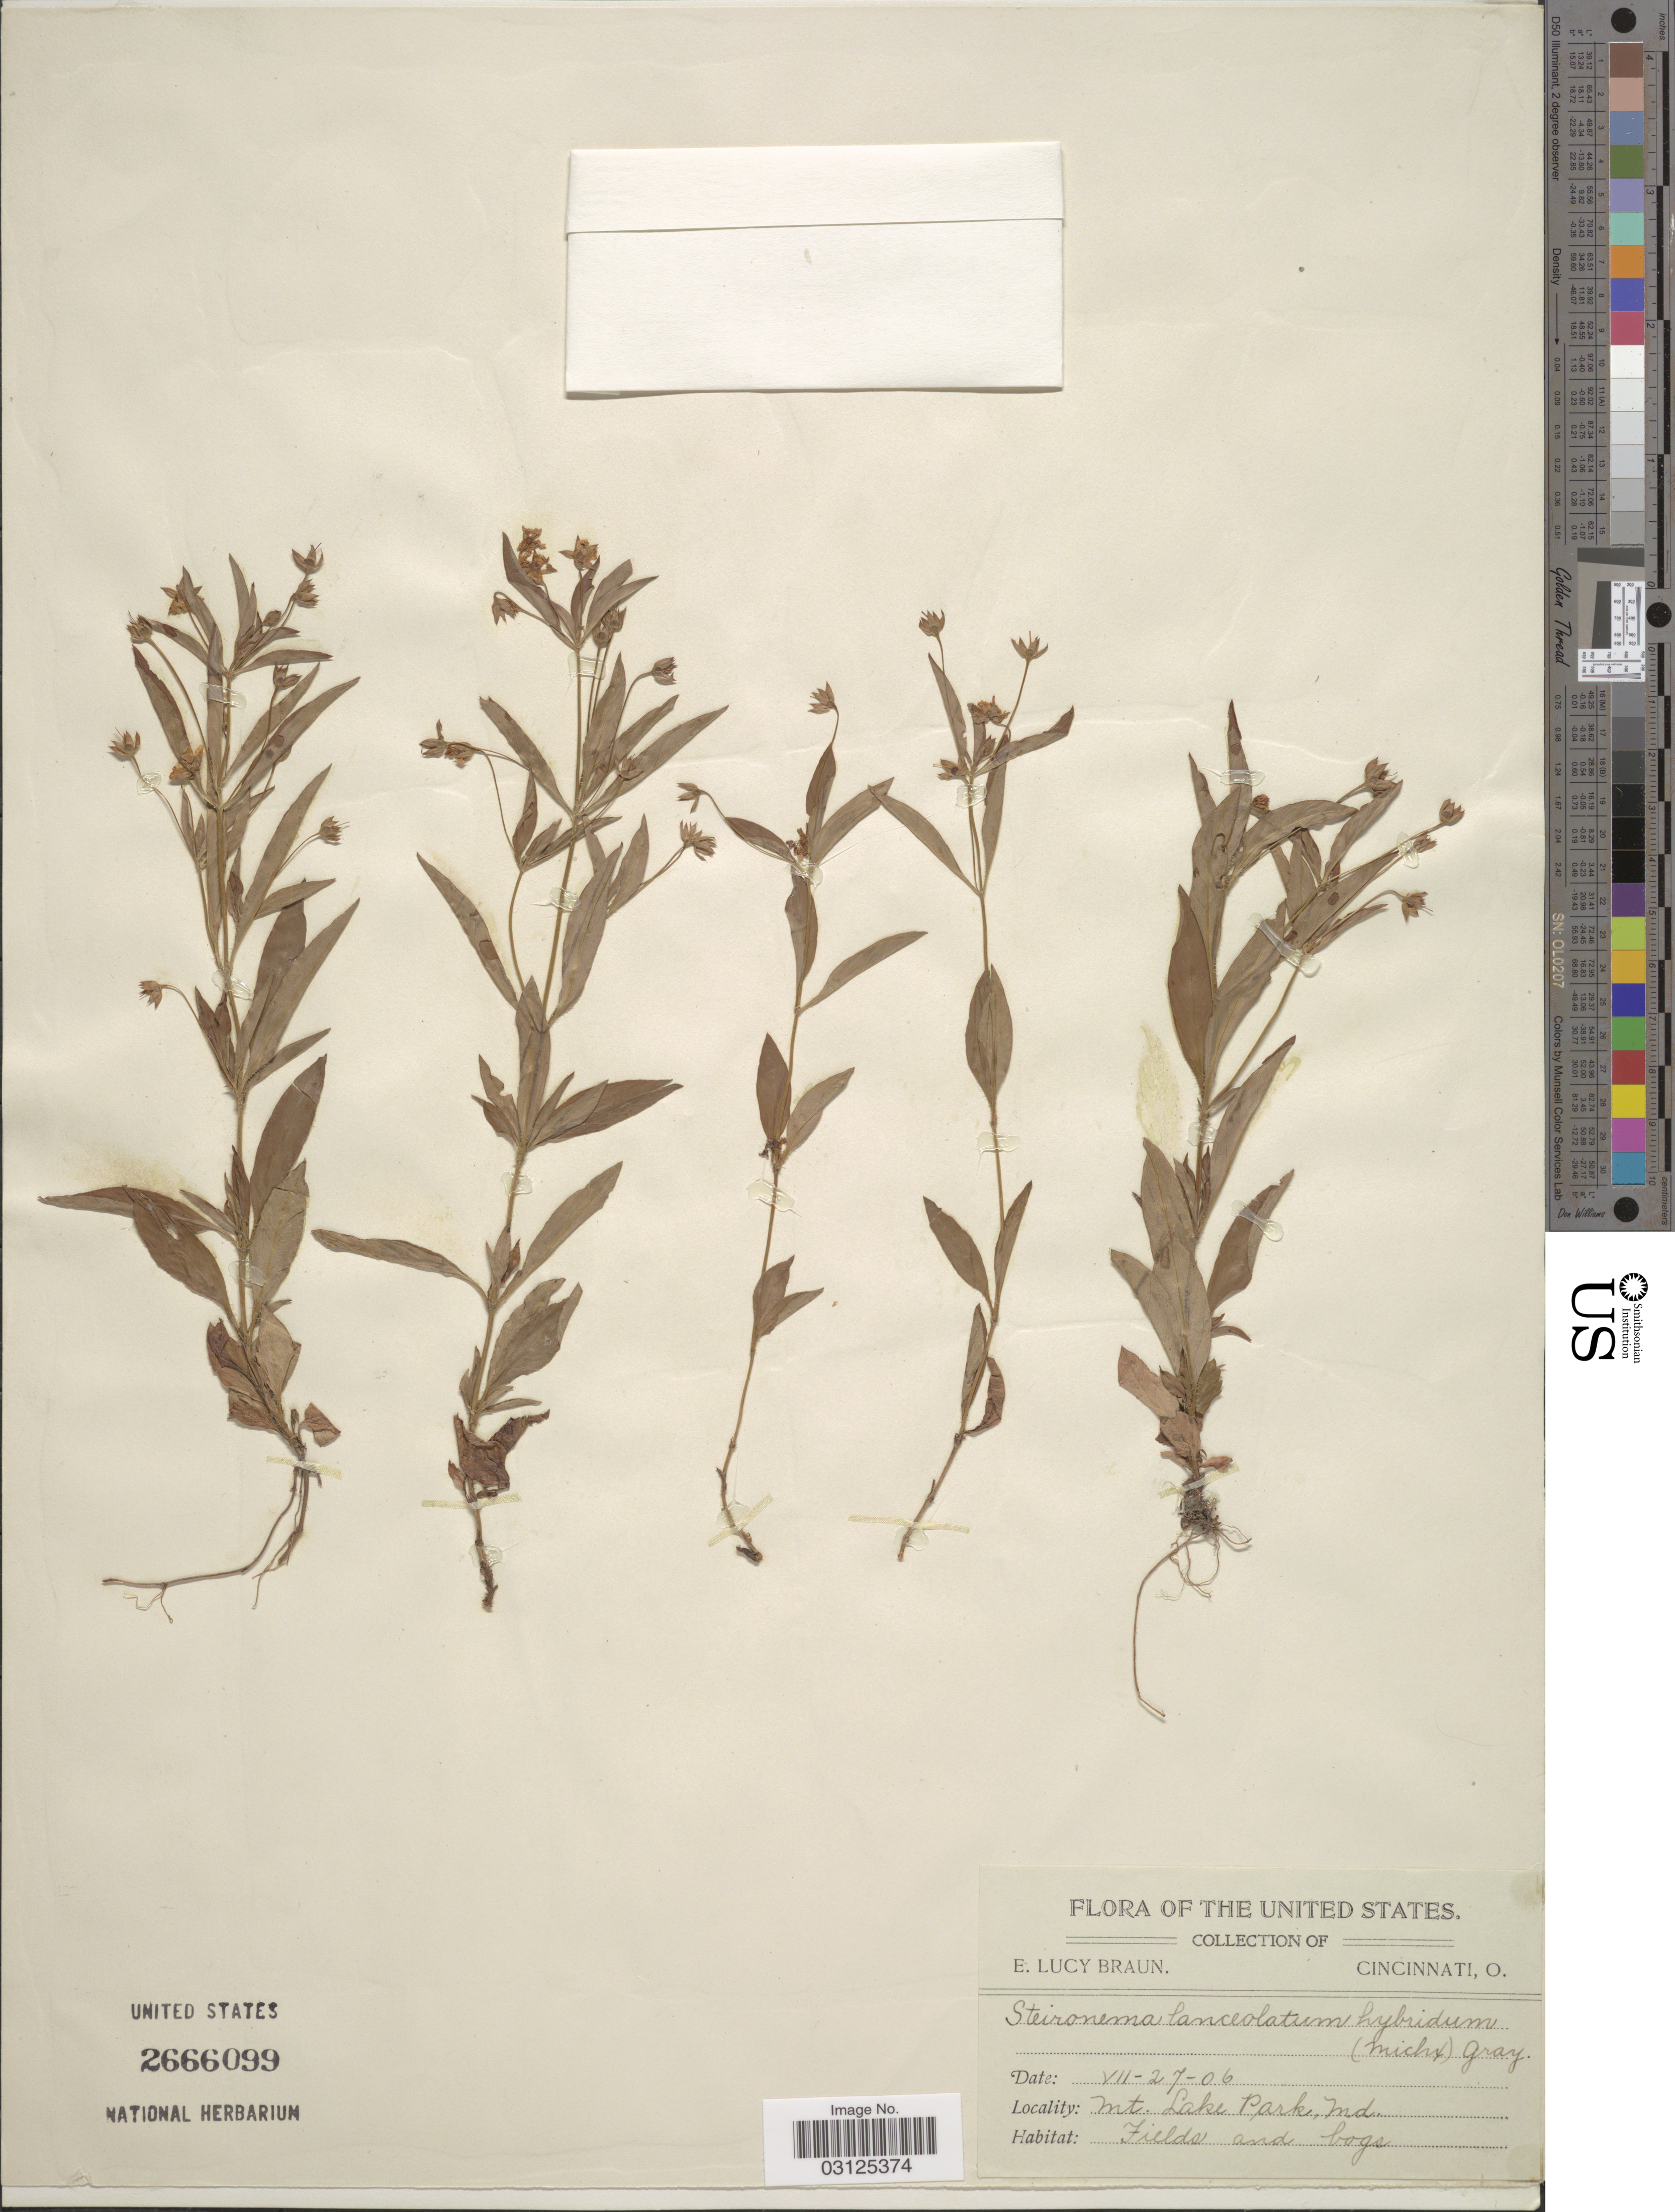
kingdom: Plantae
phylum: Tracheophyta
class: Magnoliopsida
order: Ericales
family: Primulaceae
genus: Lysimachia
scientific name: Lysimachia lanceolata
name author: Walter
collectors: E. L. Braun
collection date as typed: Transcribed d/m/y: 27/7/6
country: United States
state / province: Maryland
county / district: Garrett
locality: Mt. Lake Park.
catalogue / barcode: US 2666099